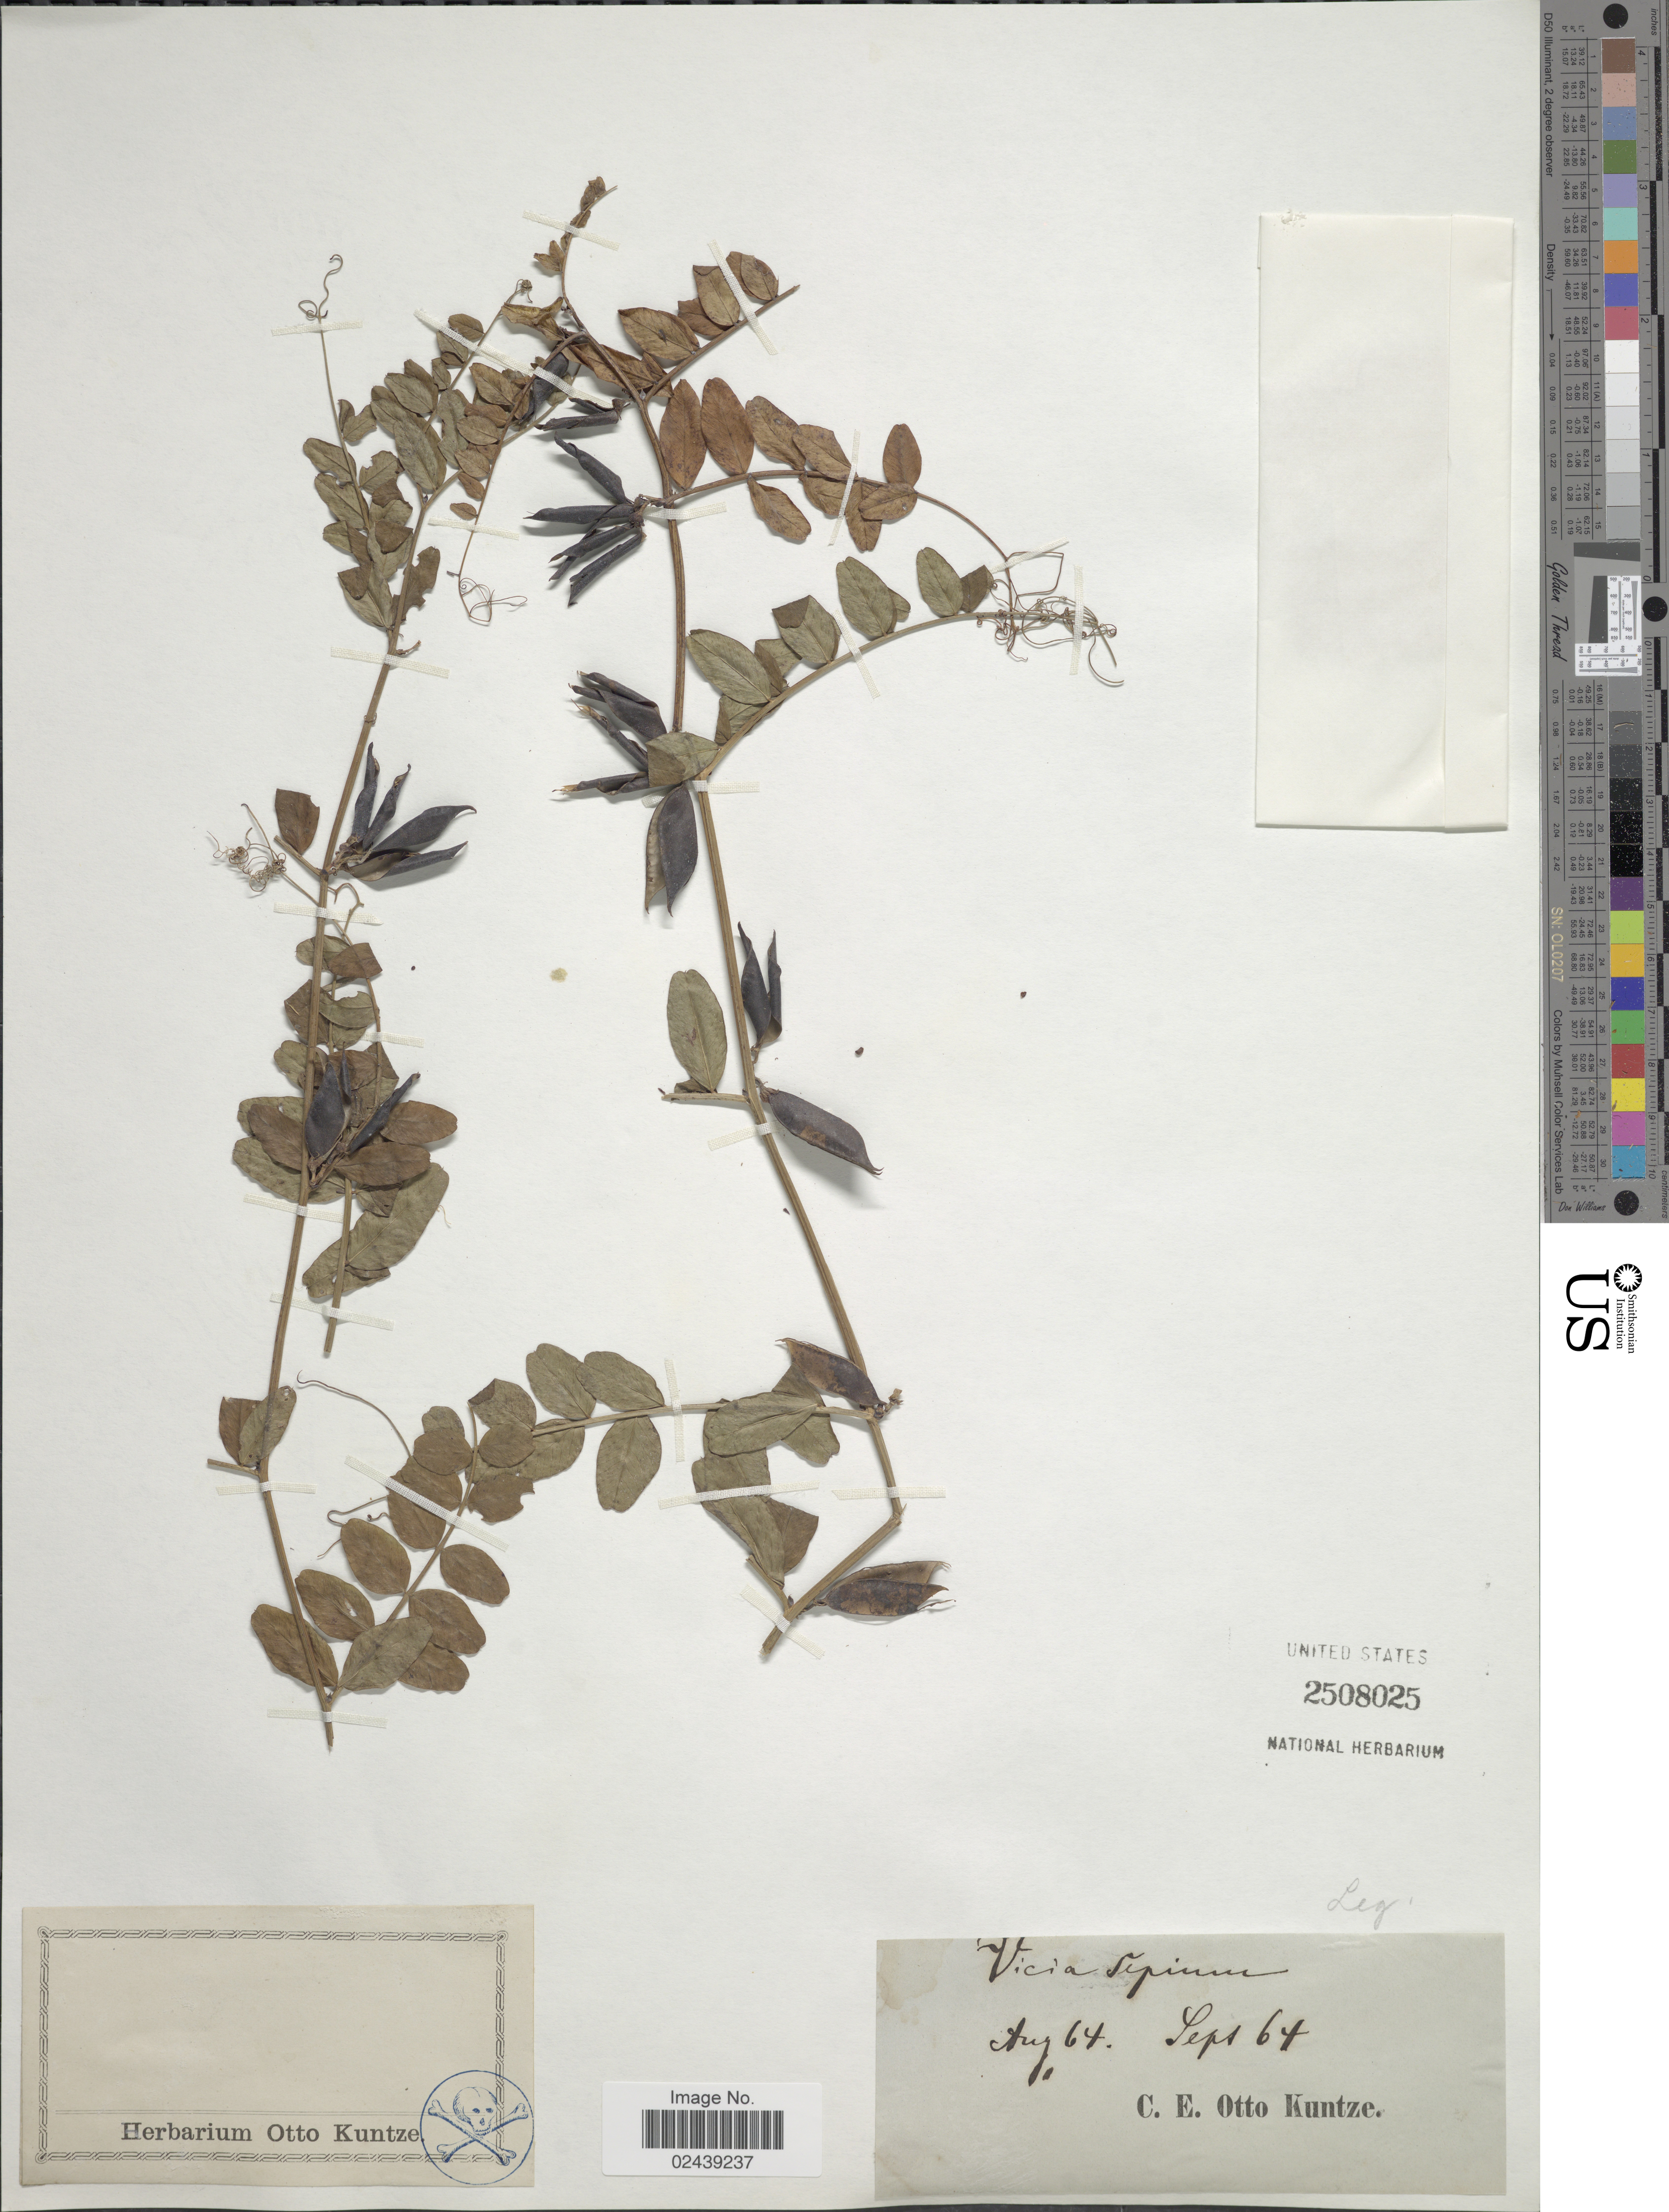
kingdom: Plantae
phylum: Tracheophyta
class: Magnoliopsida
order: Fabales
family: Fabaceae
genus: Vicia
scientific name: Vicia sepium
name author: L.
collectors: C.E.O. Kuntze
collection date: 1864-08,1864-09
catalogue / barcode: US 2508025